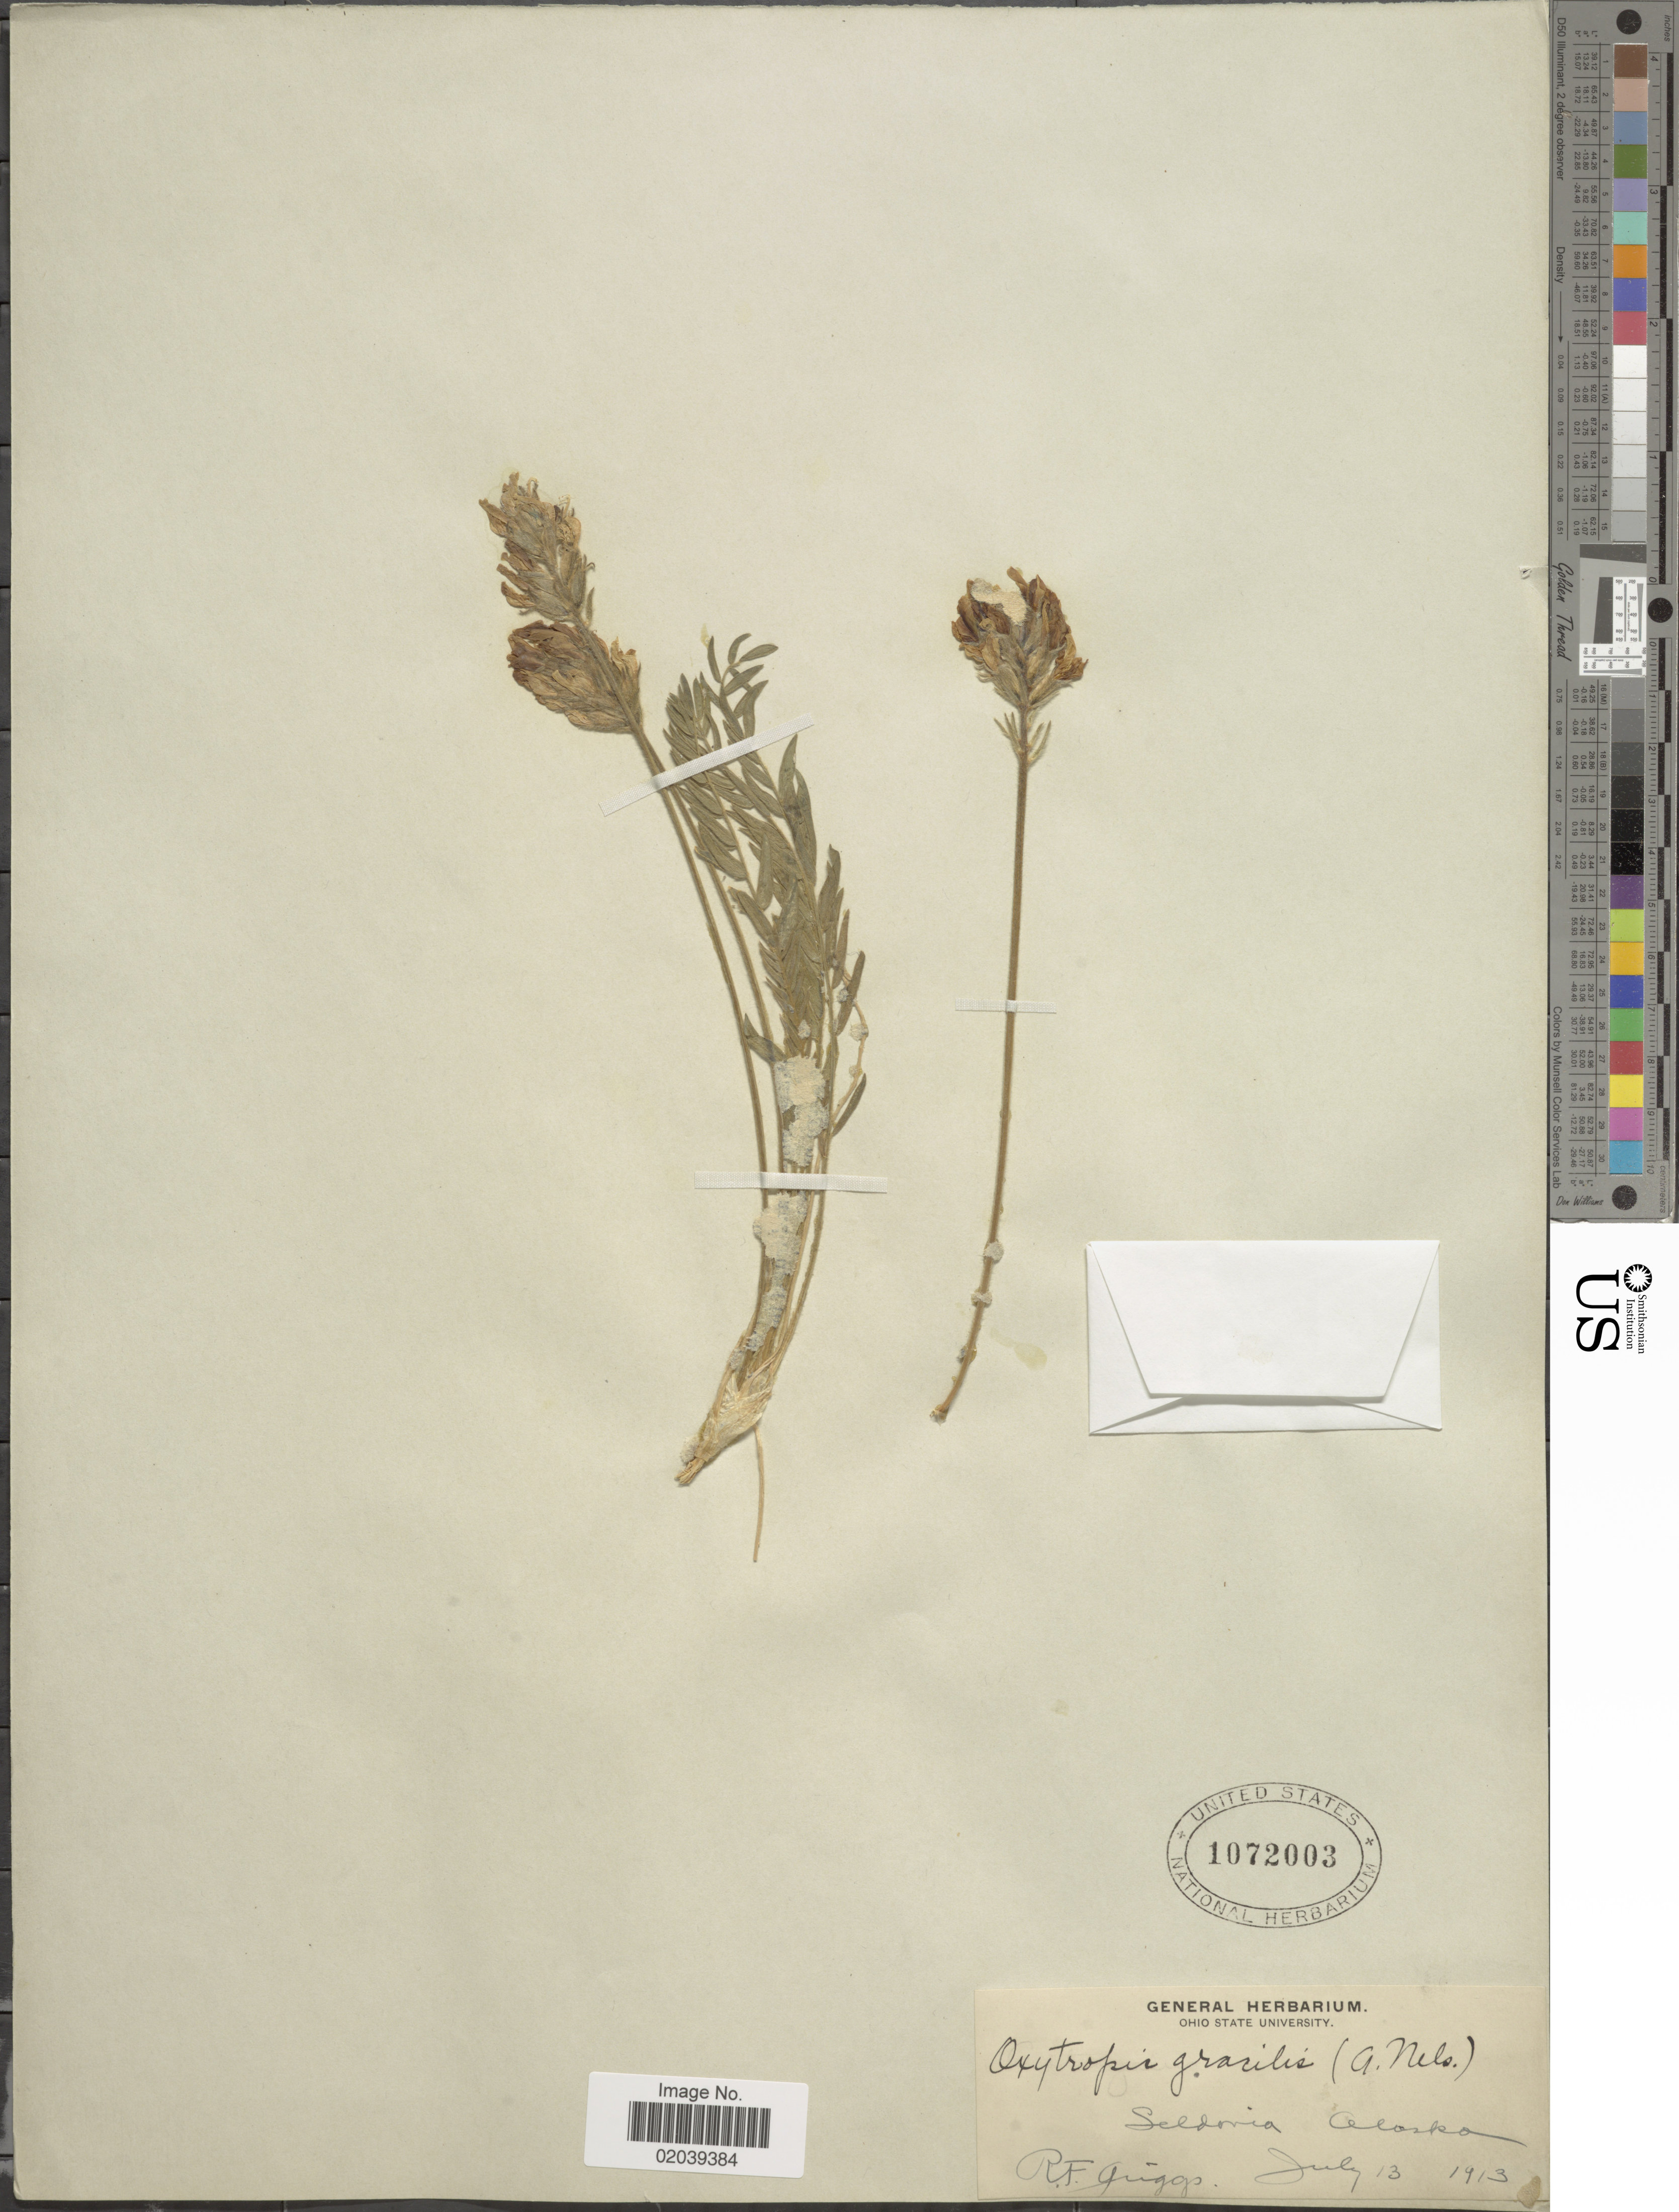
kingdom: Plantae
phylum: Tracheophyta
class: Magnoliopsida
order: Fabales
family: Fabaceae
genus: Oxytropis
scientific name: Oxytropis campestris var. gracilis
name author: (A. Nelson) Barneby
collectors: R. F. Griggs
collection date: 1913-07-13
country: United States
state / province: Alaska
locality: Seldovia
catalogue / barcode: US 1072003